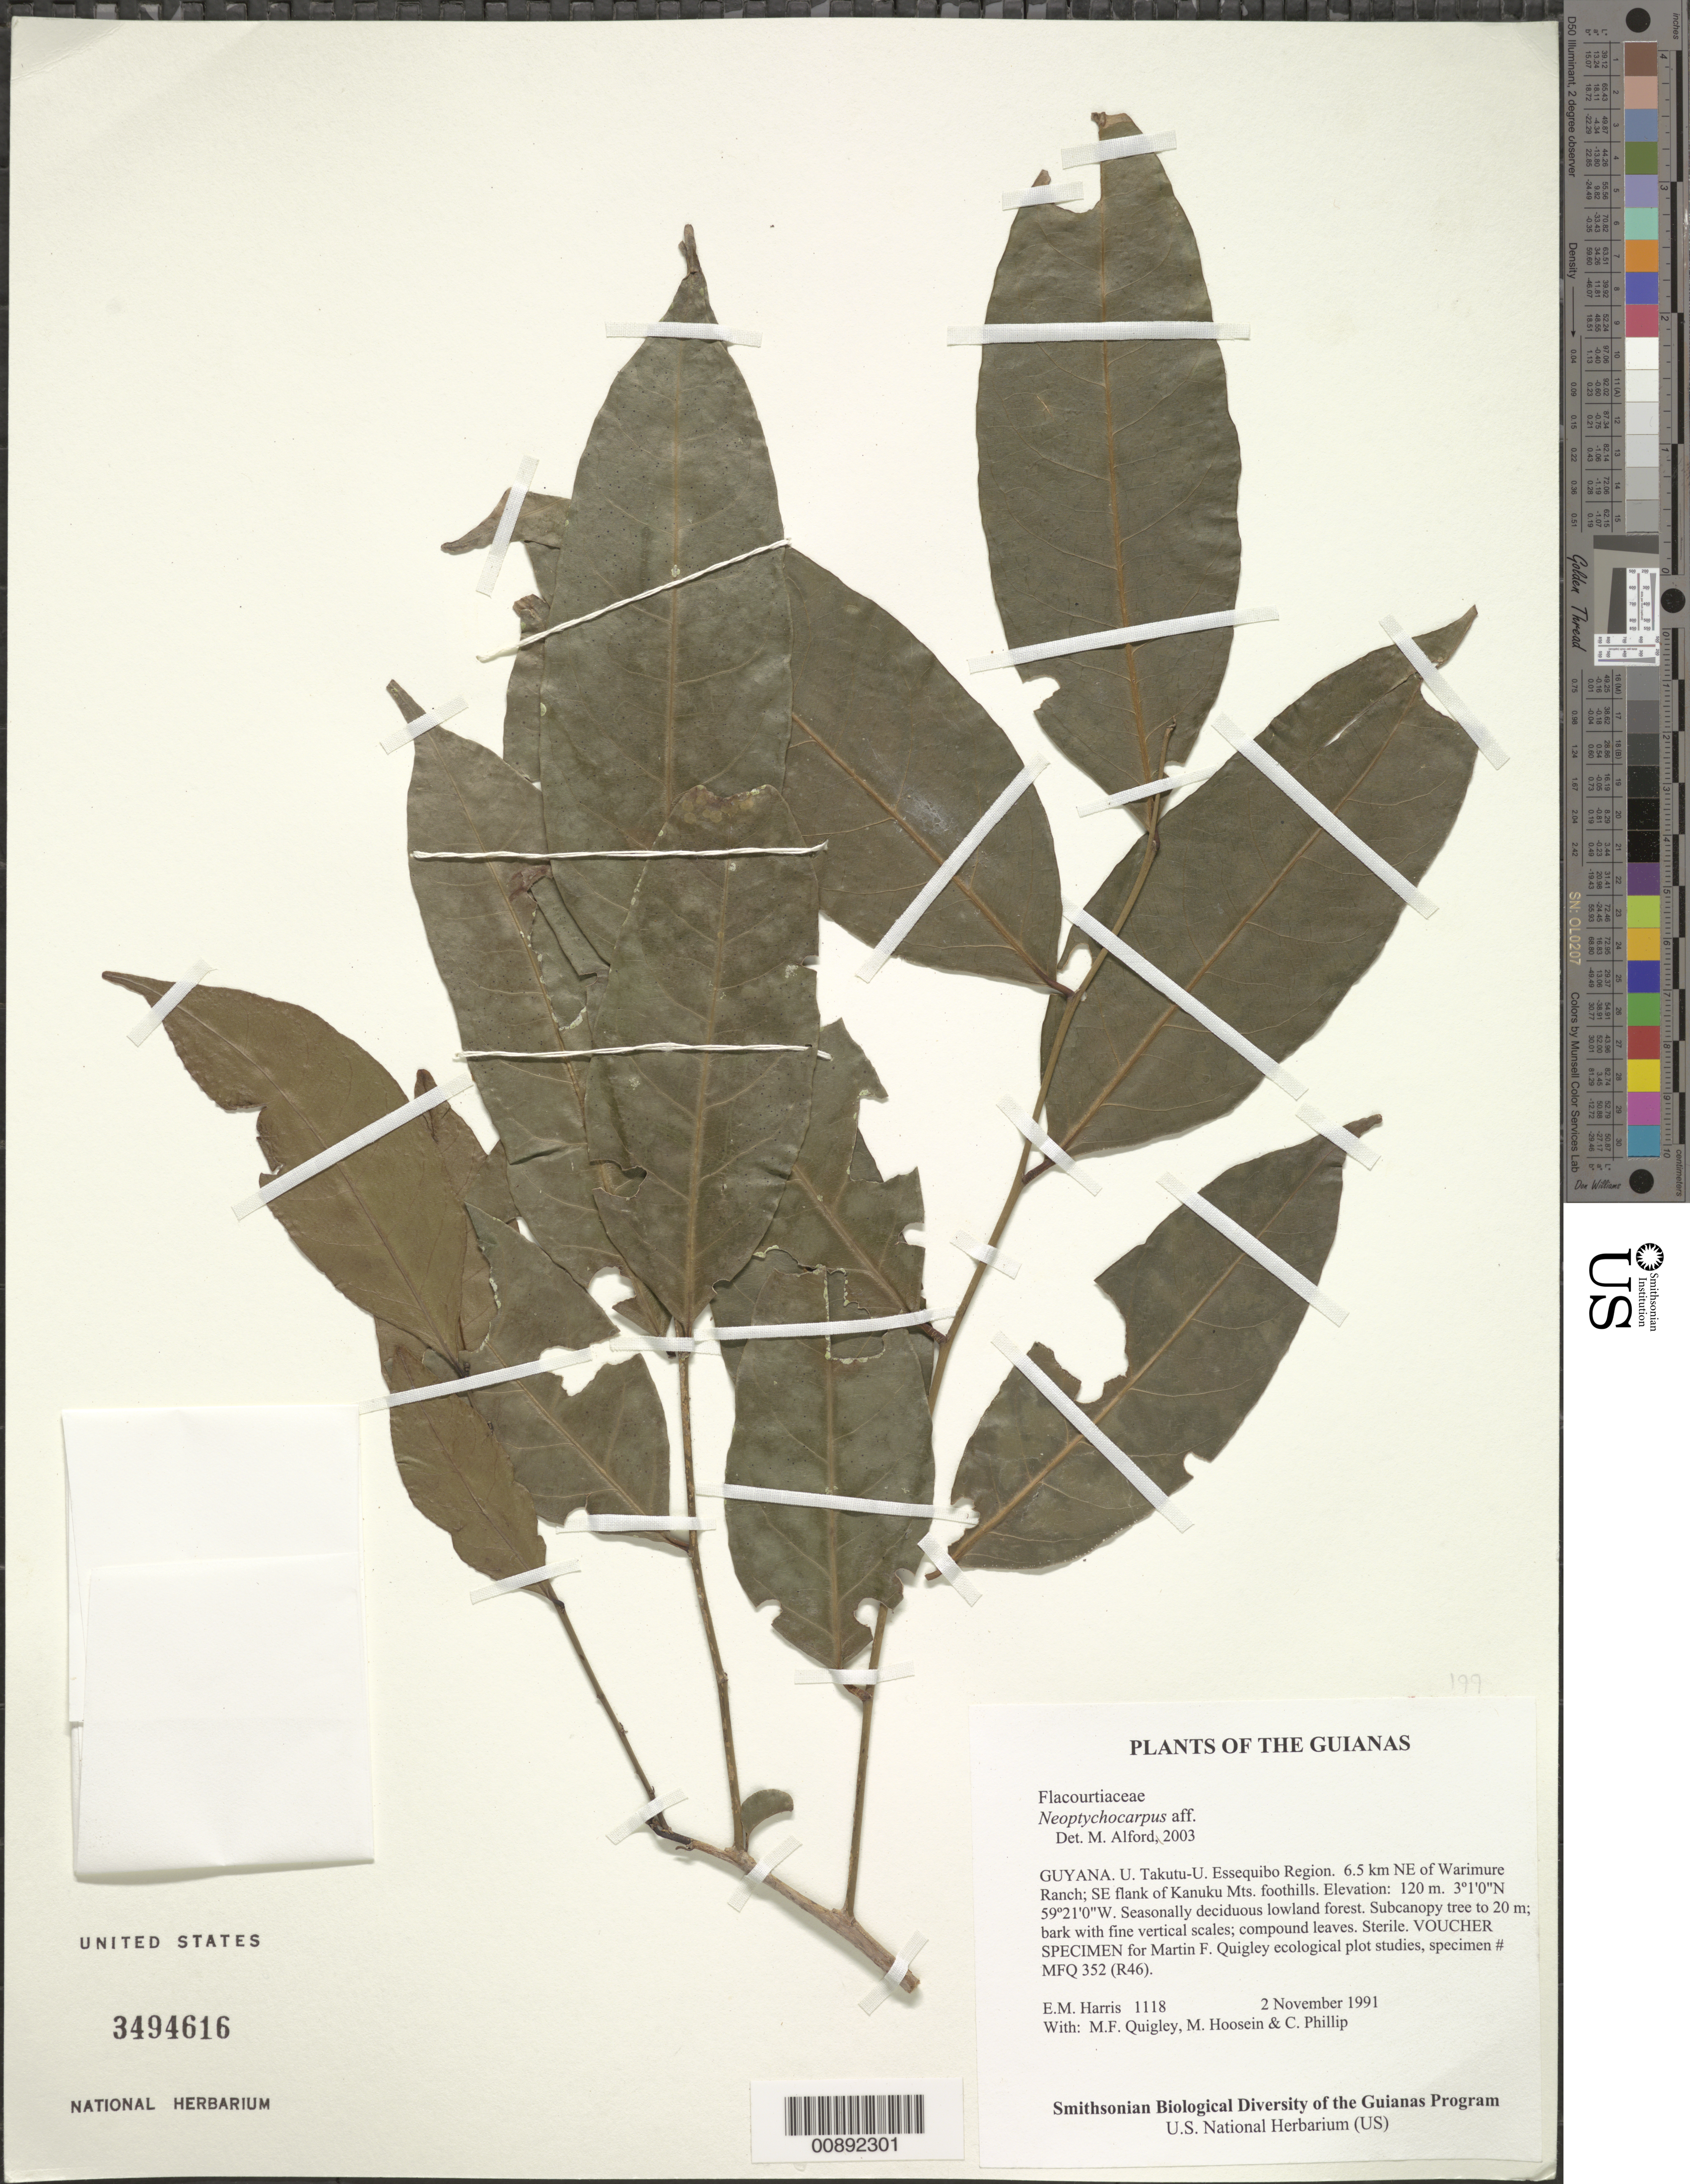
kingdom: Plantae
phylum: Tracheophyta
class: Magnoliopsida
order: Malpighiales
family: Salicaceae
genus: Casearia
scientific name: Casearia sp.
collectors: E. M. Harris, M. Quigley, M. Hossein & C. Phillip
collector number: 1118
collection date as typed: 2 November 1991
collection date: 1991-11-02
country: Guyana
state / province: U. Takutu-U. Essequibo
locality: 6.5 km NE of Warimure Ranch; SE flank of Kanuku Mts. foothills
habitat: Seasonally deciduous lowland forest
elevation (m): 120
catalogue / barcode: US 3494616